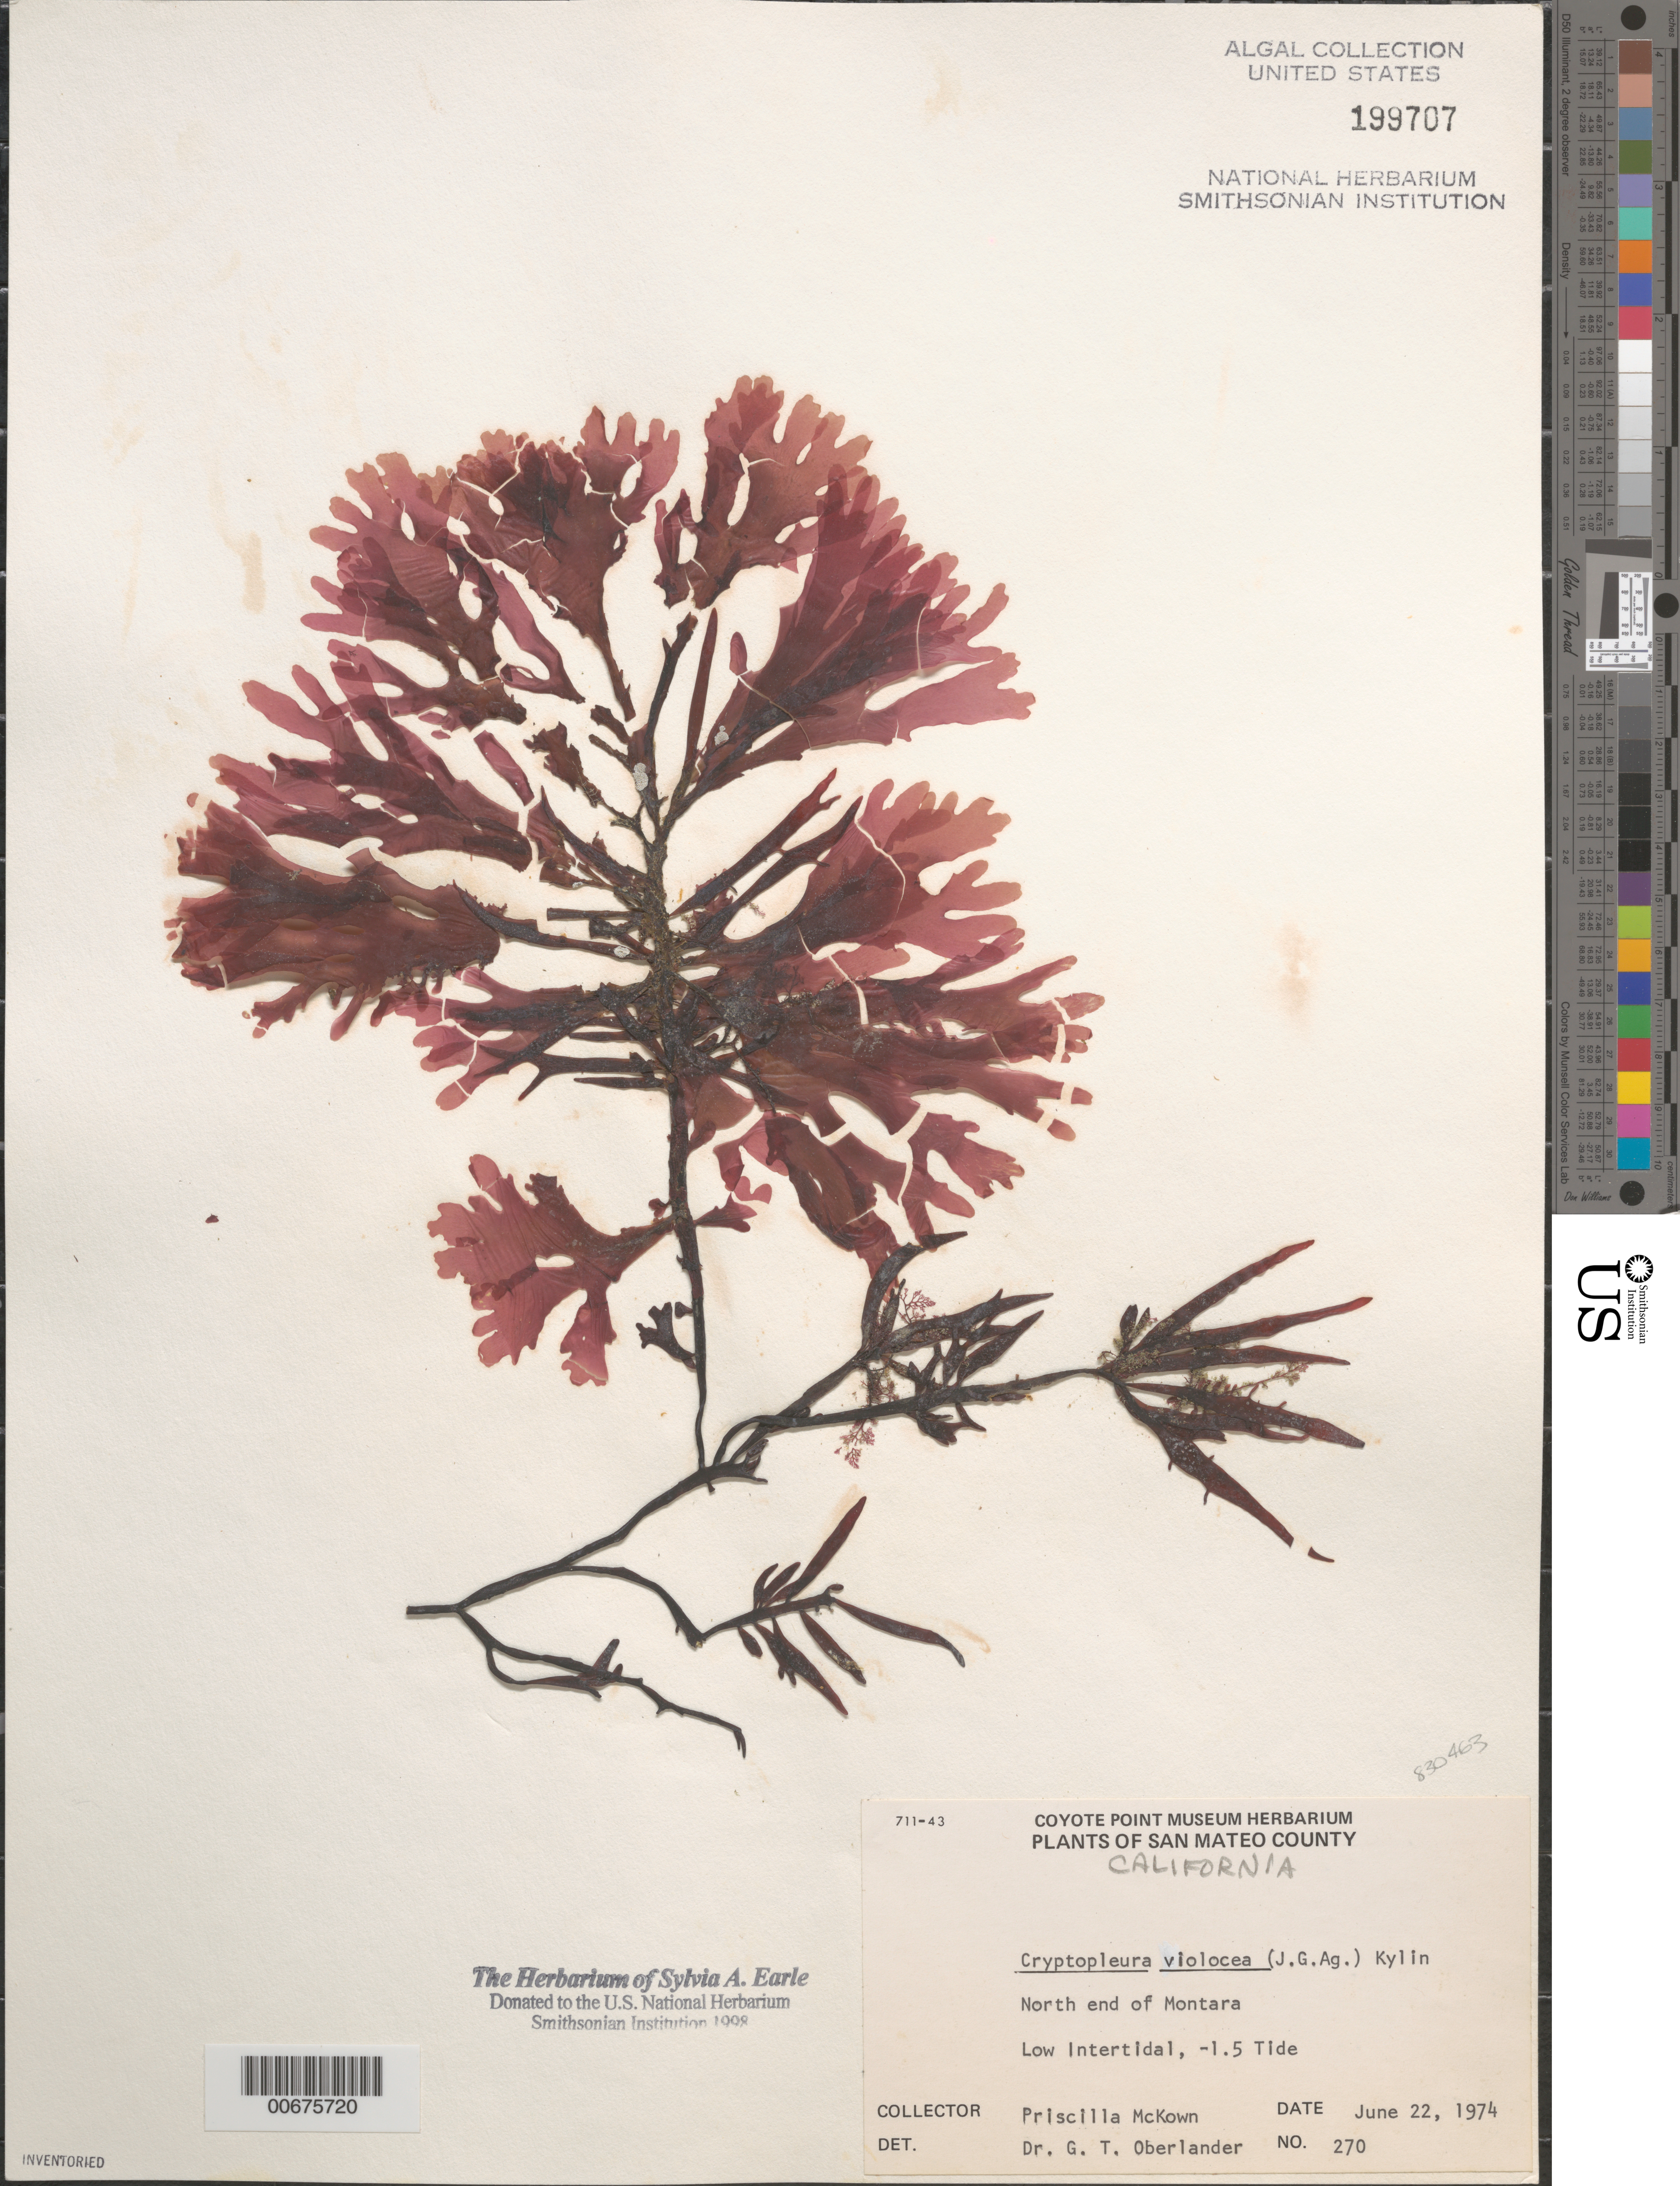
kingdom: Plantae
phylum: Rhodophyta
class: Florideophyceae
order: Ceramiales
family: Delesseriaceae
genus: Cryptopleura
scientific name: Cryptopleura violacea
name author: (J. Ag.) Kylin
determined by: Oberlander, G. T.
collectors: P. McKown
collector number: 270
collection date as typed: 22 Jun 1974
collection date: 1974-06-22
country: United States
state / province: California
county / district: San Mateo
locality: Montara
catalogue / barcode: US 199707